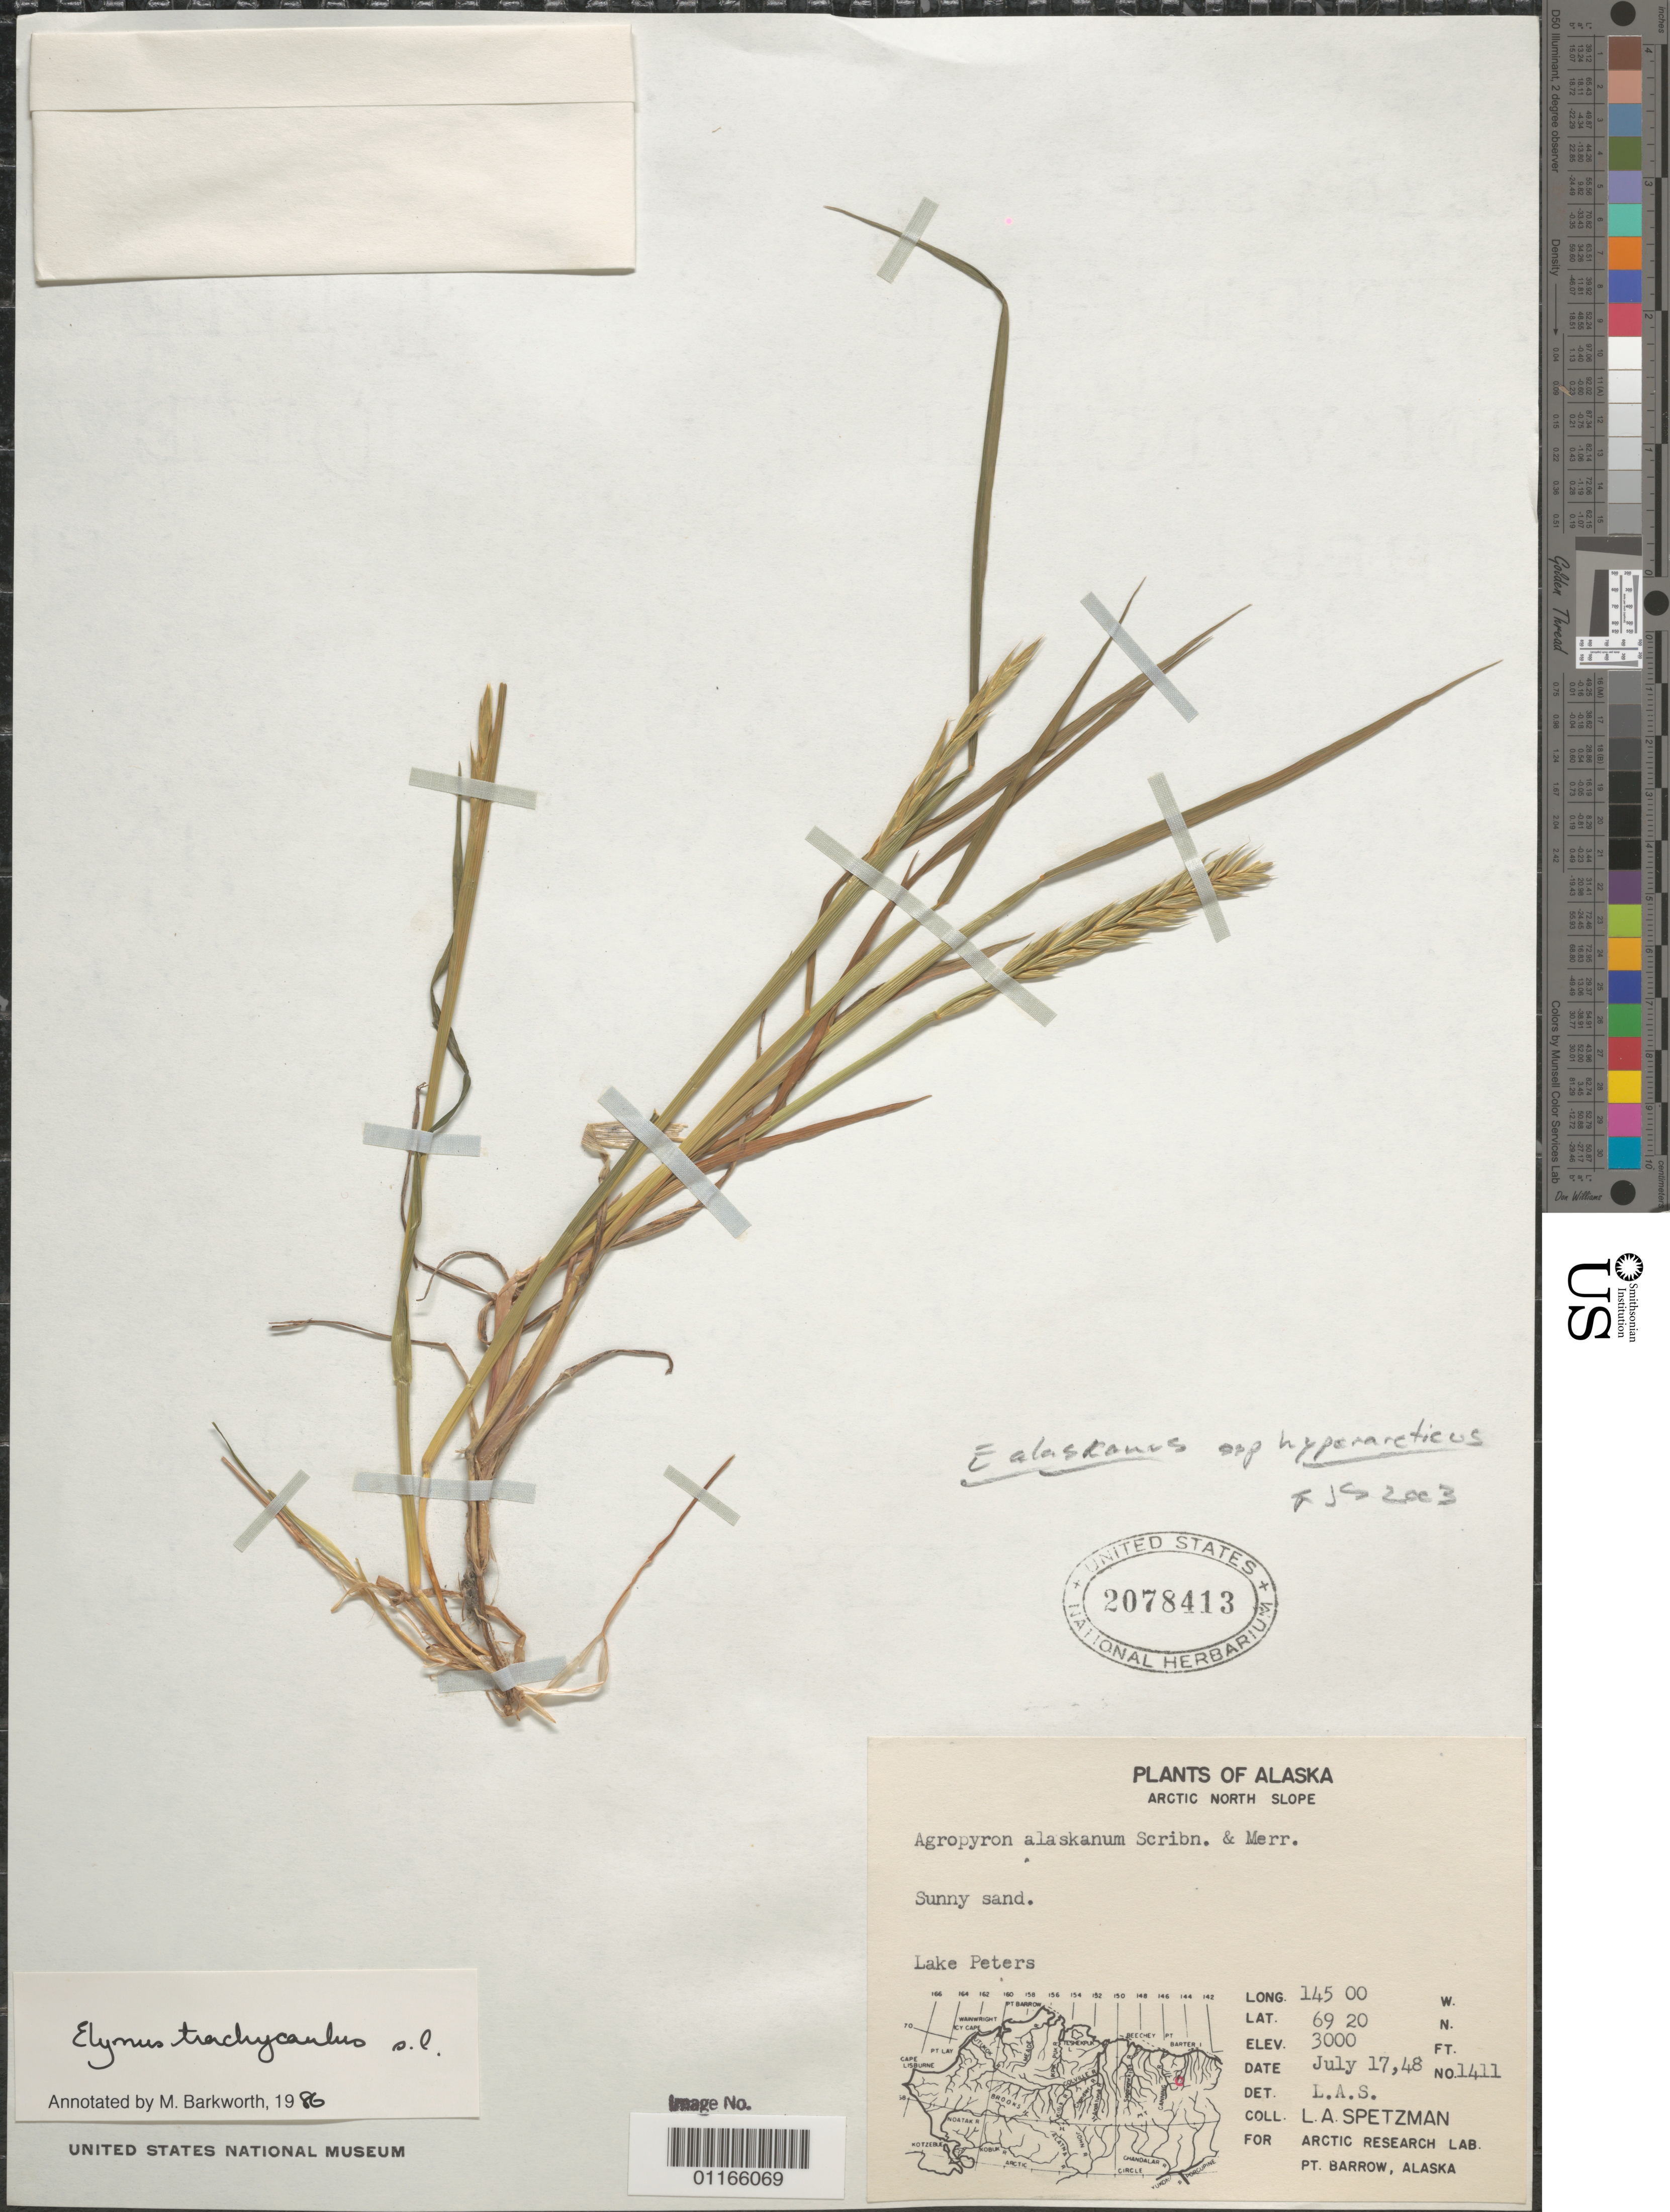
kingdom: Plantae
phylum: Tracheophyta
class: Liliopsida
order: Poales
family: Poaceae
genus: Elymus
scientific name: Elymus alaskanus subsp. hyerarcticus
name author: (Polunin) Á. Löve & D. Löve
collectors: L. Spetzman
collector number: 1411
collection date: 1948-07-17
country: United States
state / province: Alaska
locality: Arctic North Slope. Lake Peters.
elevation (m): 914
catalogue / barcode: US 2078413